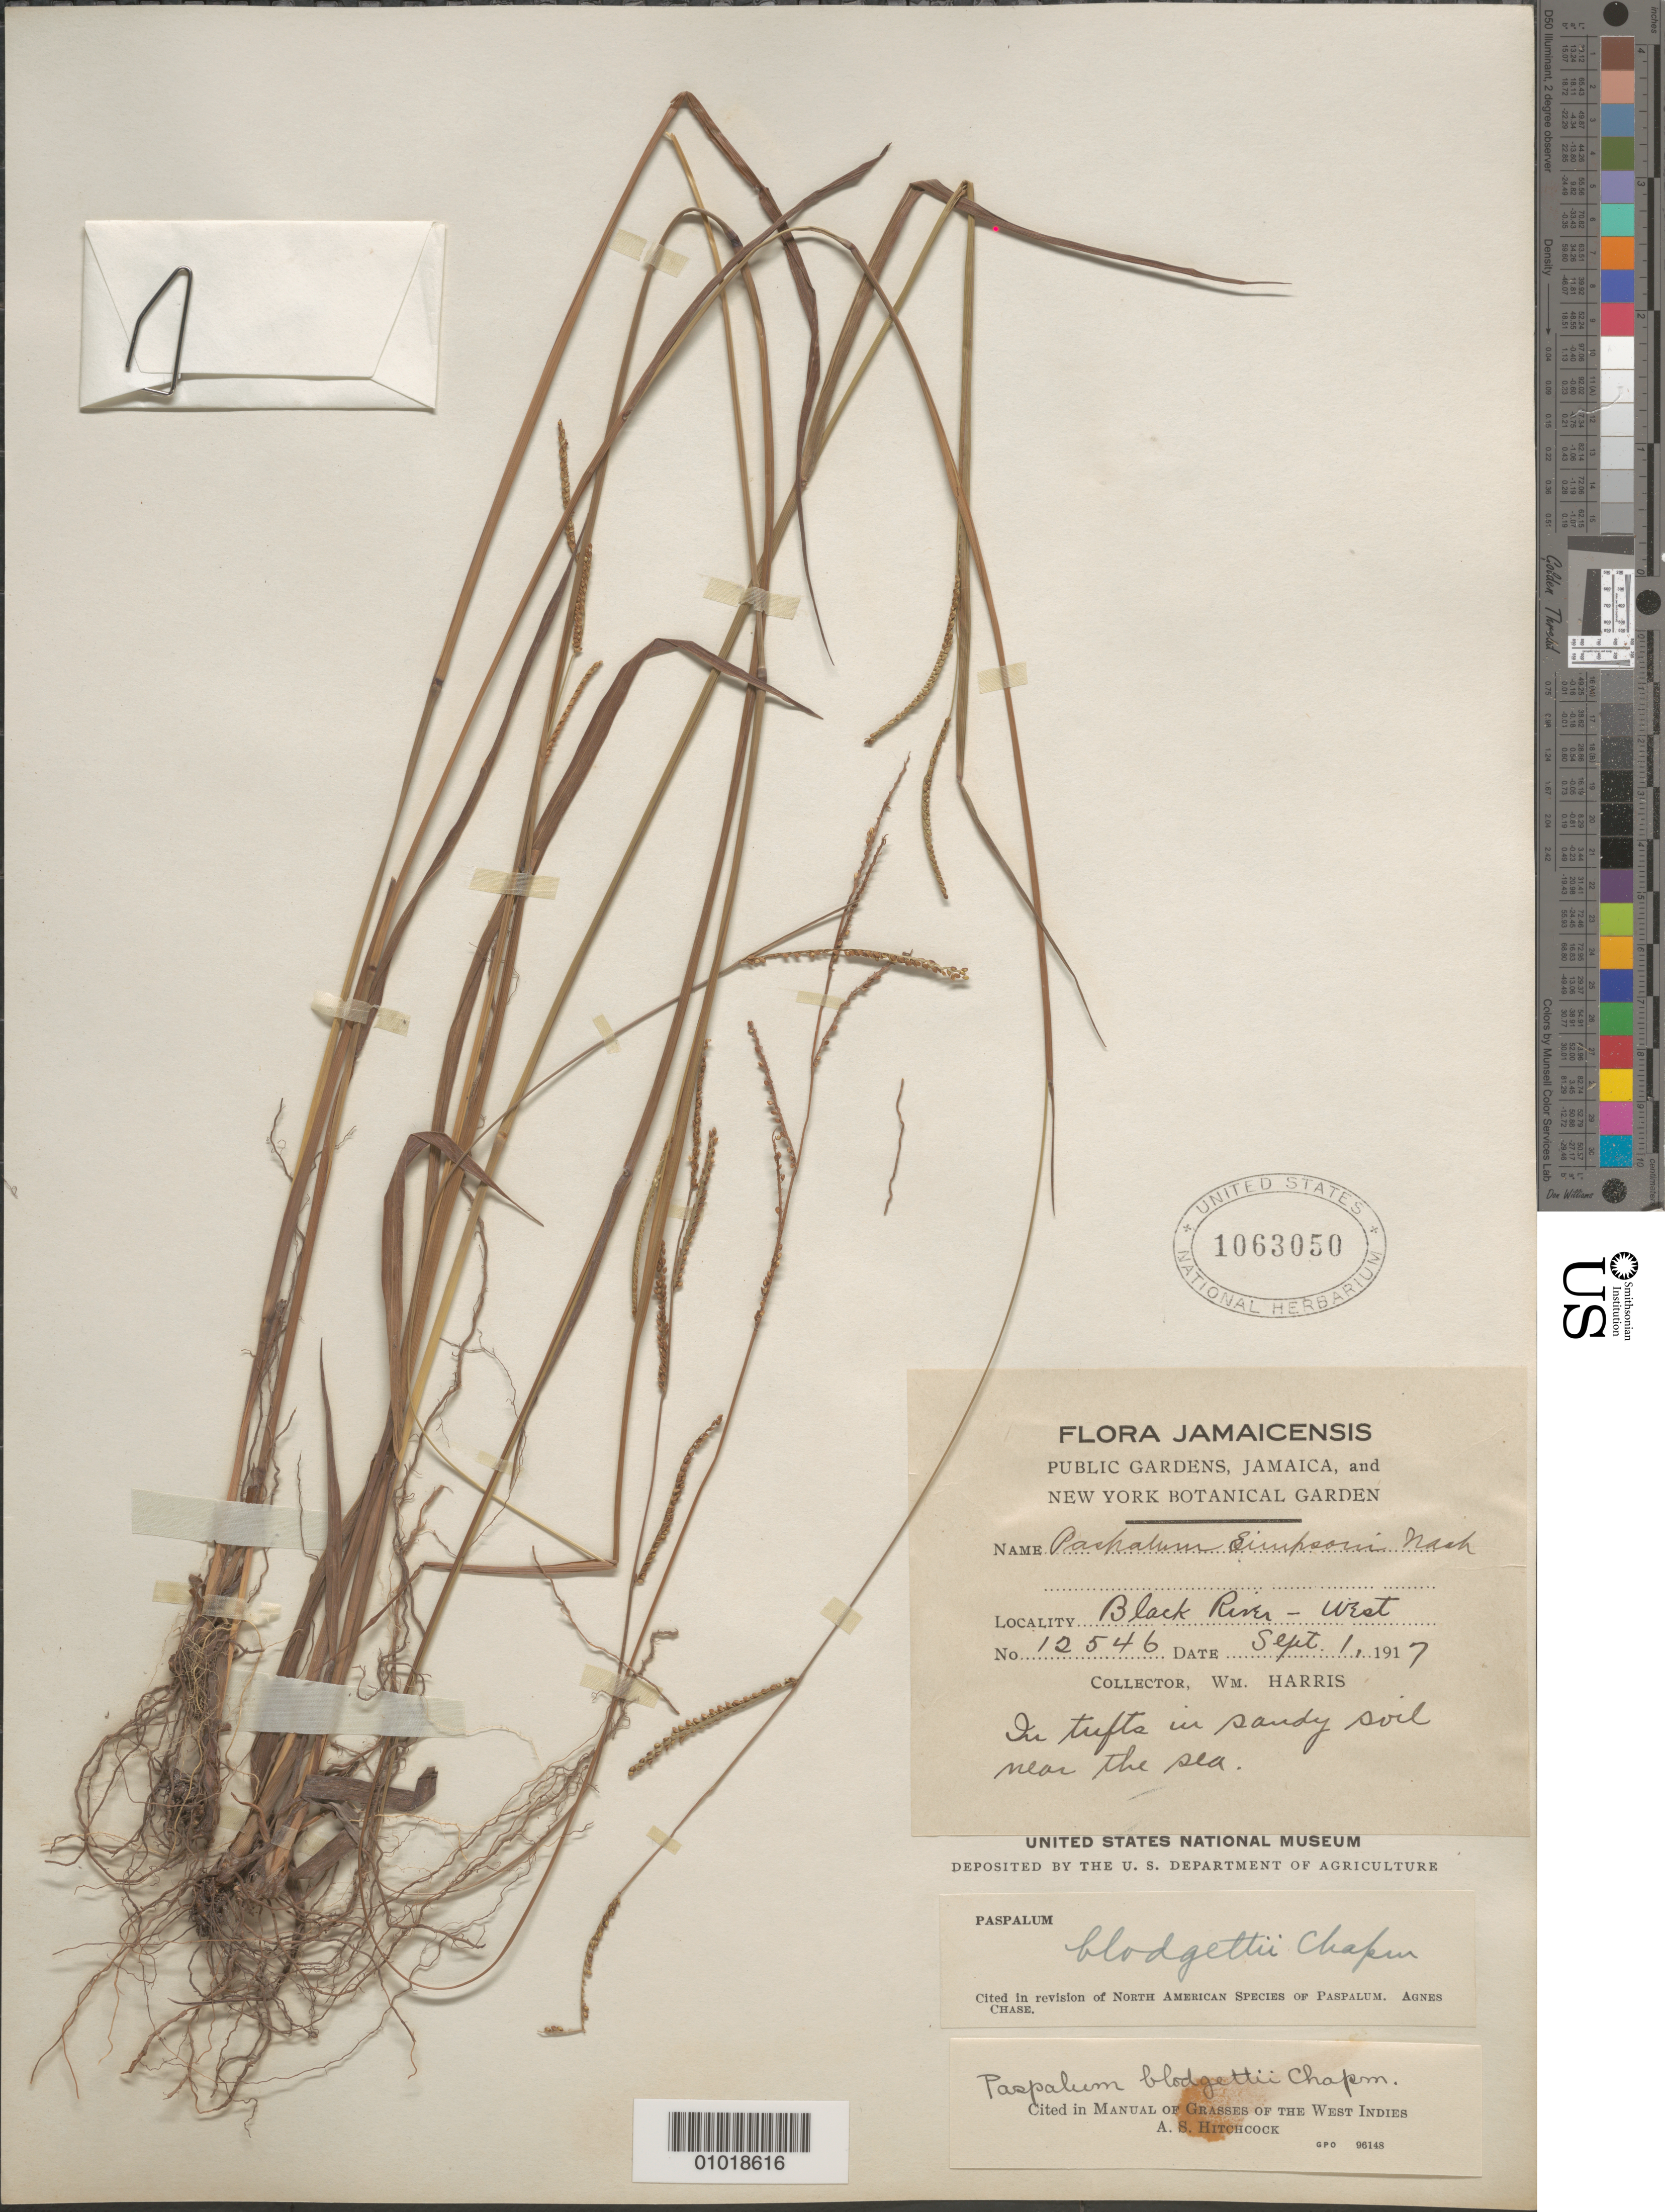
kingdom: Plantae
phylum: Tracheophyta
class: Liliopsida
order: Poales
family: Poaceae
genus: Paspalum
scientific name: Paspalum blodgettii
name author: Chapm.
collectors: W. Harris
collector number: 12546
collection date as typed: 01 Sep 1917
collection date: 1917-09-01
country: Jamaica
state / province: Saint Elizabeth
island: Jamaica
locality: Black River W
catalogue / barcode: US 1063050